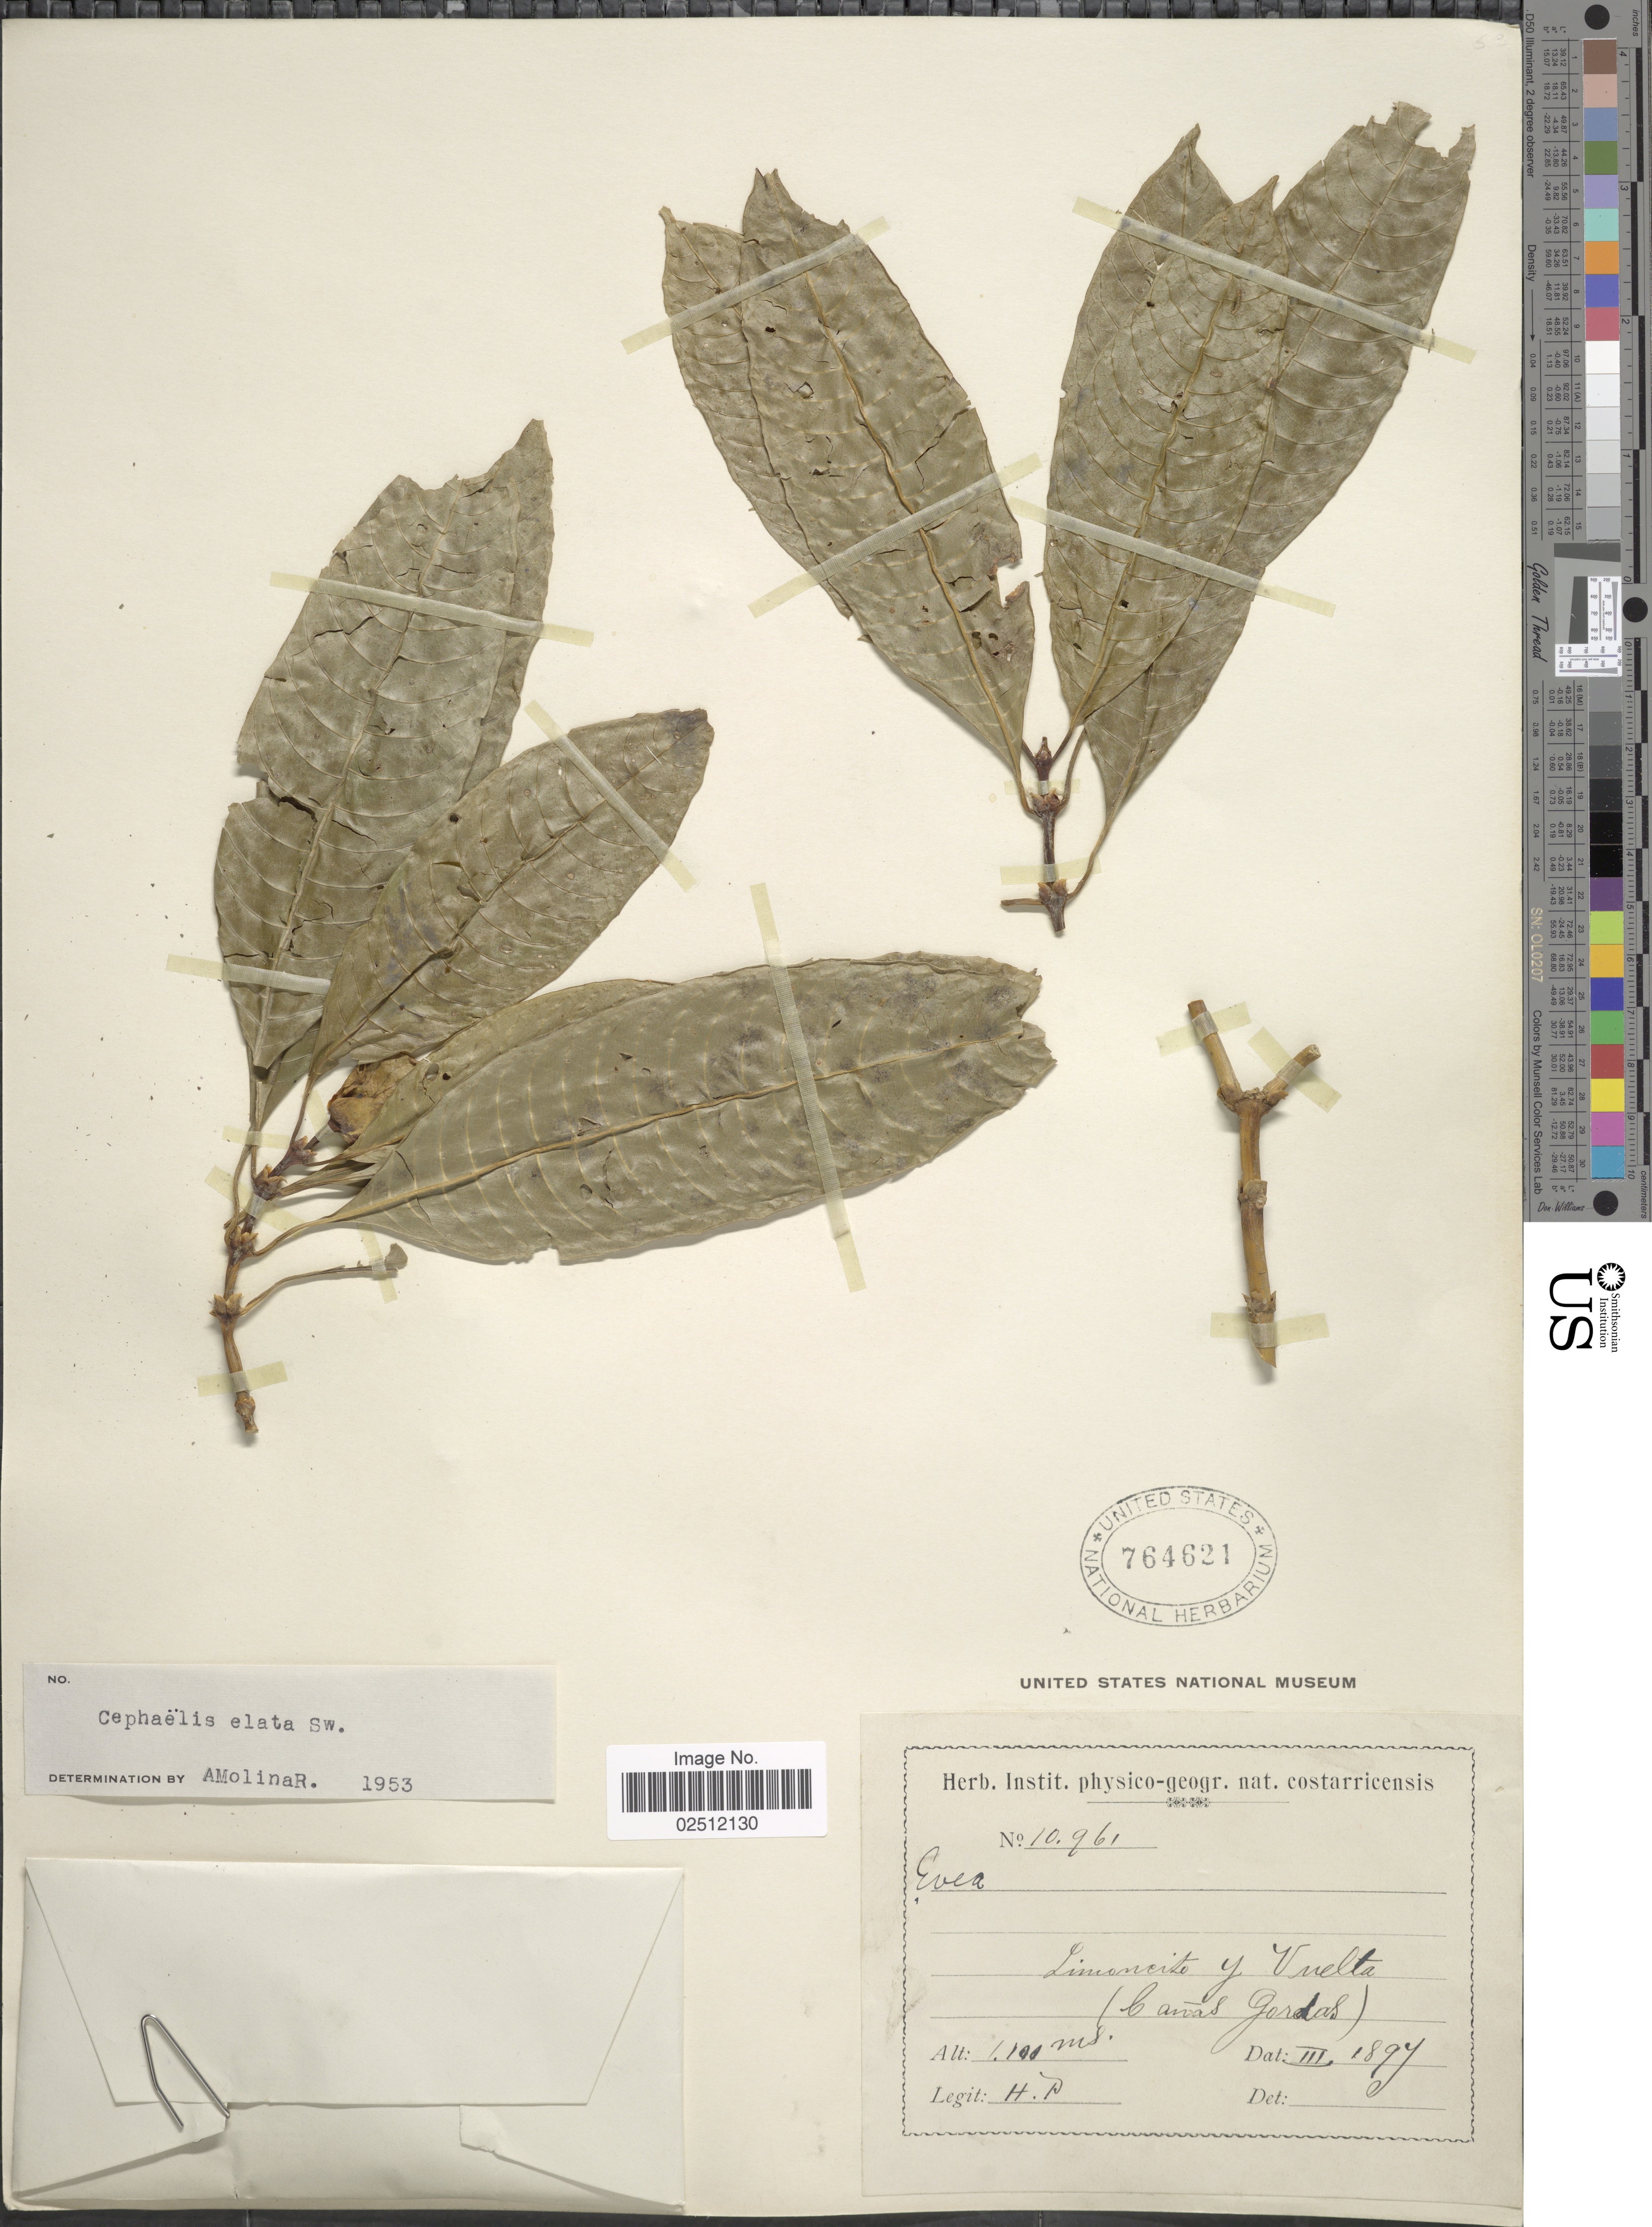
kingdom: Plantae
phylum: Tracheophyta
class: Magnoliopsida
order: Gentianales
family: Rubiaceae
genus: Psychotria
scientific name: Psychotria elata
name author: (Sw.) Hammel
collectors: H. P.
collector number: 10961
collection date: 1897-03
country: Costa Rica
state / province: Limón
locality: Limoncito y Vuelta (Cañas Gordas)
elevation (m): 1100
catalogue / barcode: US 764621